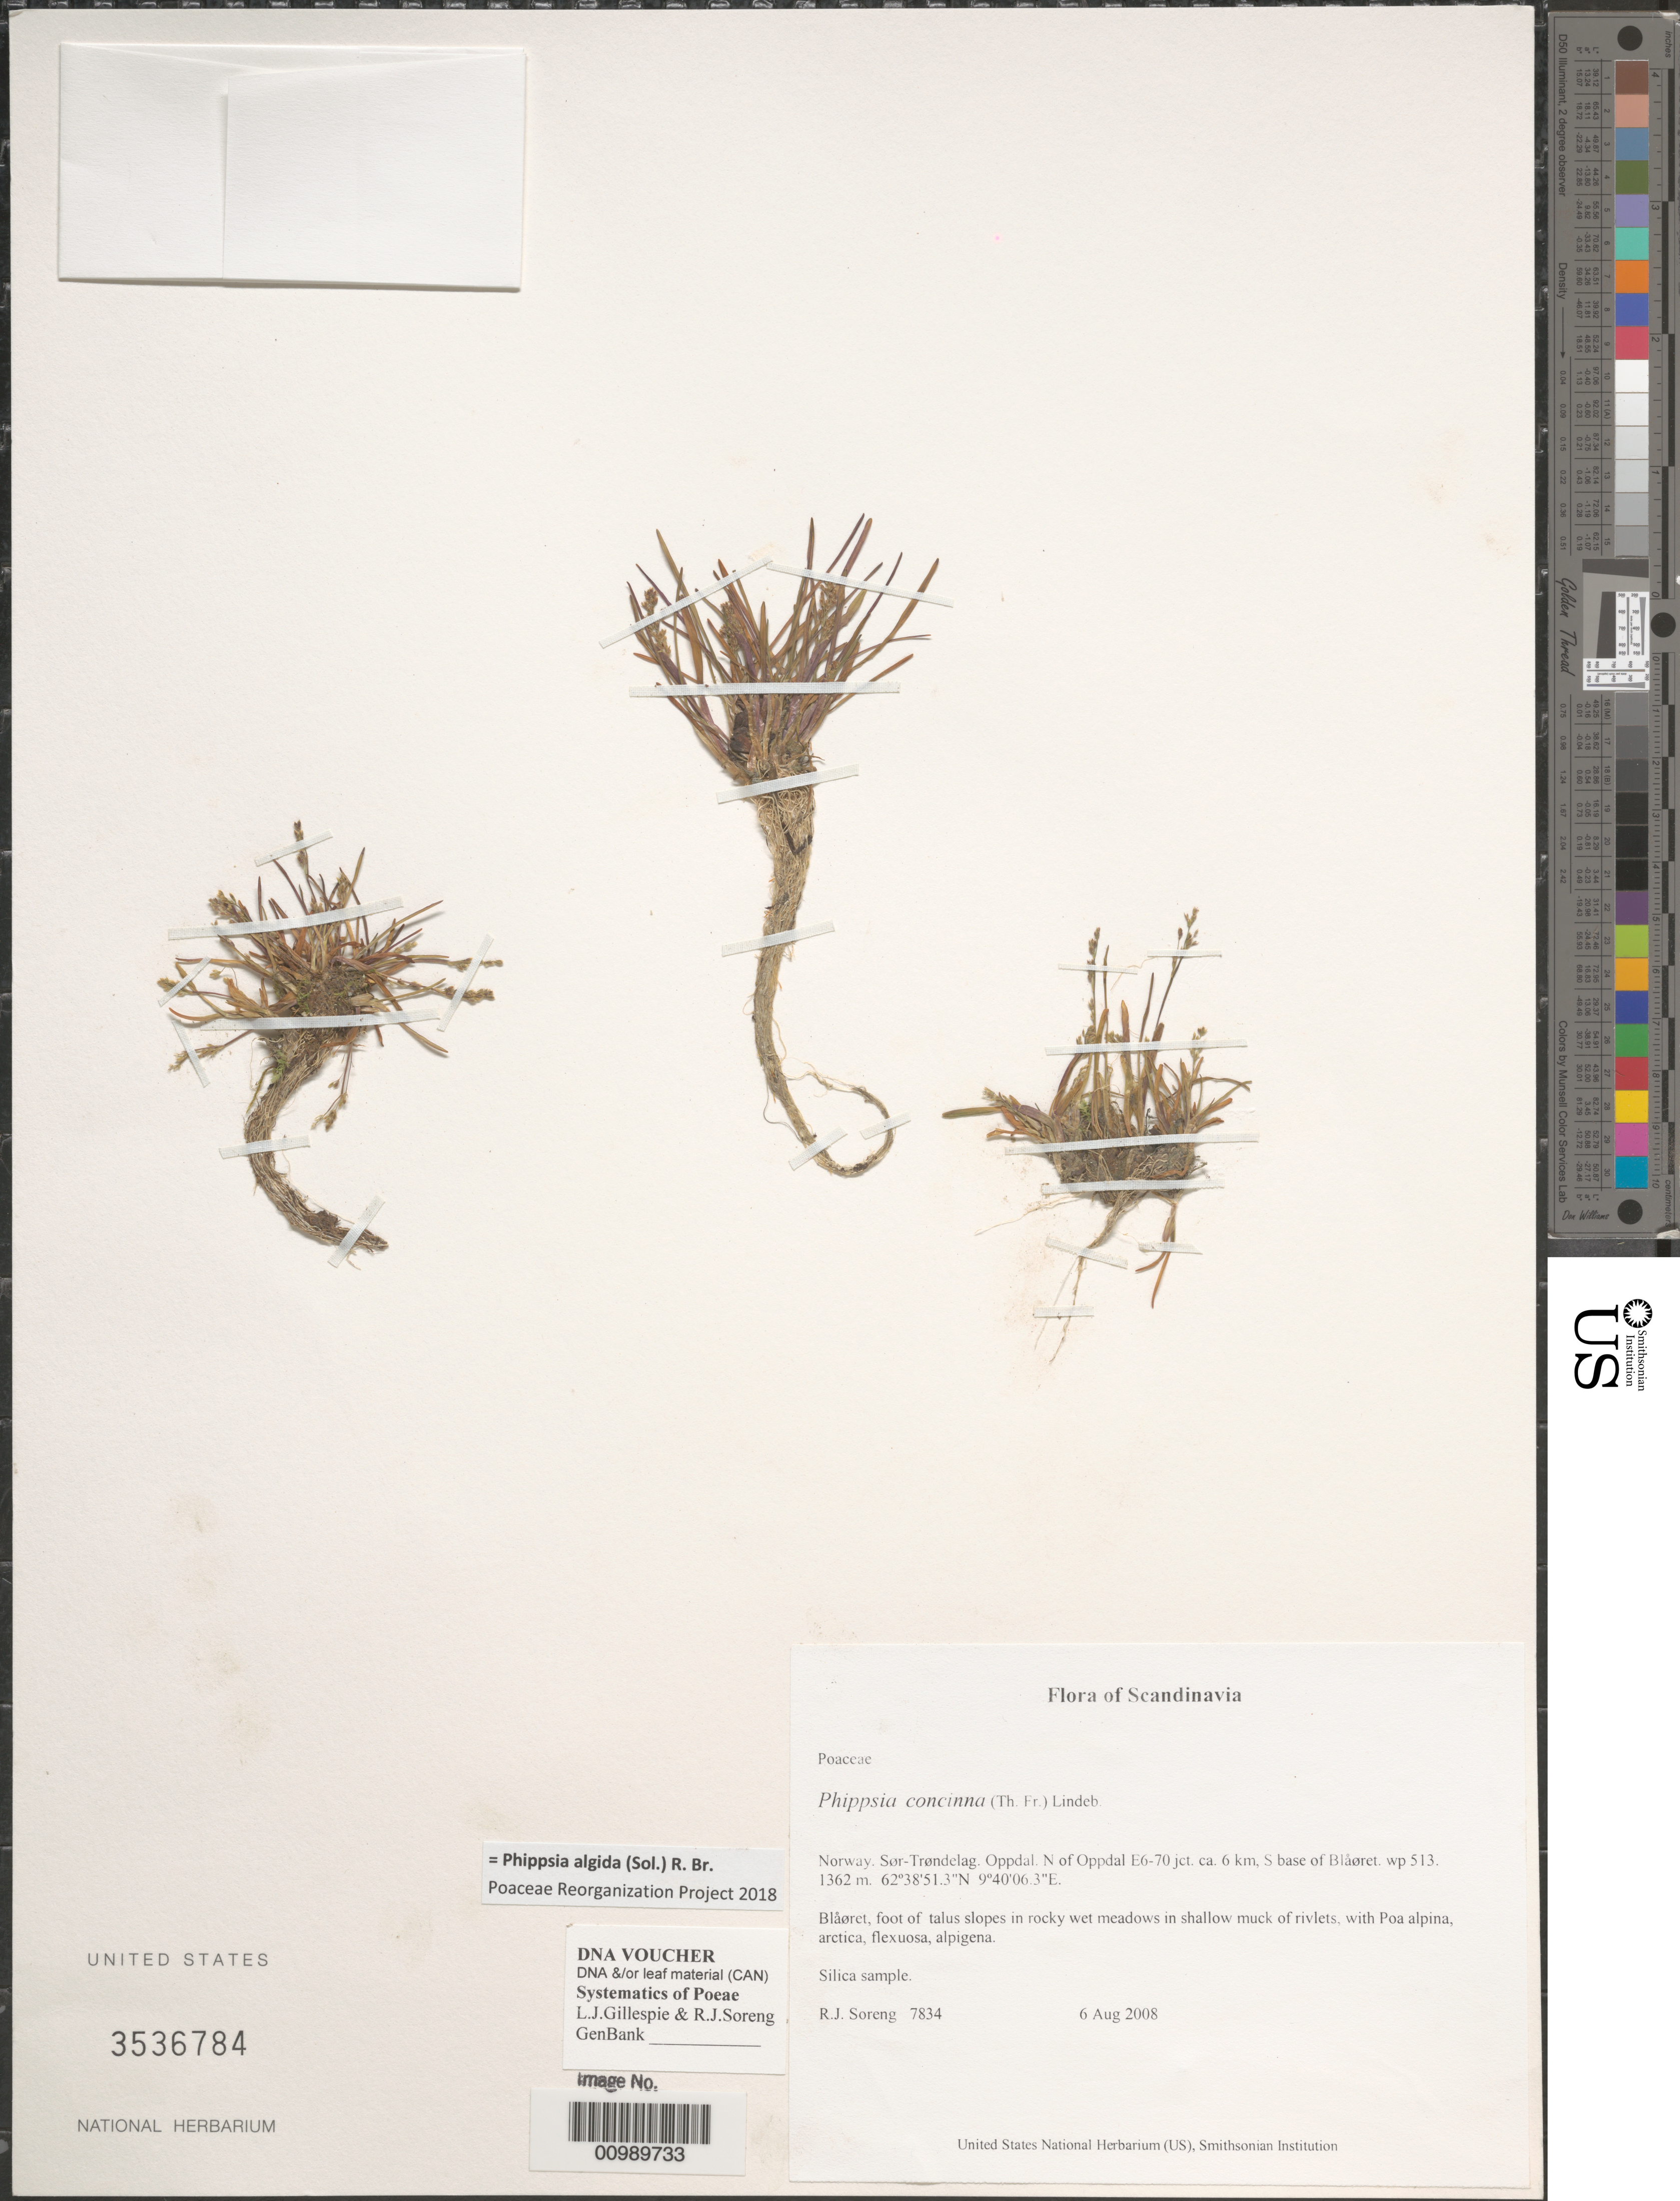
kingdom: Plantae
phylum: Tracheophyta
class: Liliopsida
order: Poales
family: Poaceae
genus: Phippsia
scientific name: Phippsia algida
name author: (Sol.) R. Br.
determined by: Poaceae Reorganization Project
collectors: R. J. Soreng & N. L. Soreng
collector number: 7834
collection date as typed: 06 Aug 2008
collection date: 2008-08-06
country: Norway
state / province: Trøndelag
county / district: Oppdal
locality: N of Oppdal E6-70 jct. ca. 6 km, S base of Blåøret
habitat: Blåøret, foot of talus slopes in rocky wet meadows in shallow muck of rivlets, with Poa alpina, arctica, flexuosa, alpigena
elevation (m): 1362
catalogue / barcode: US 3536784